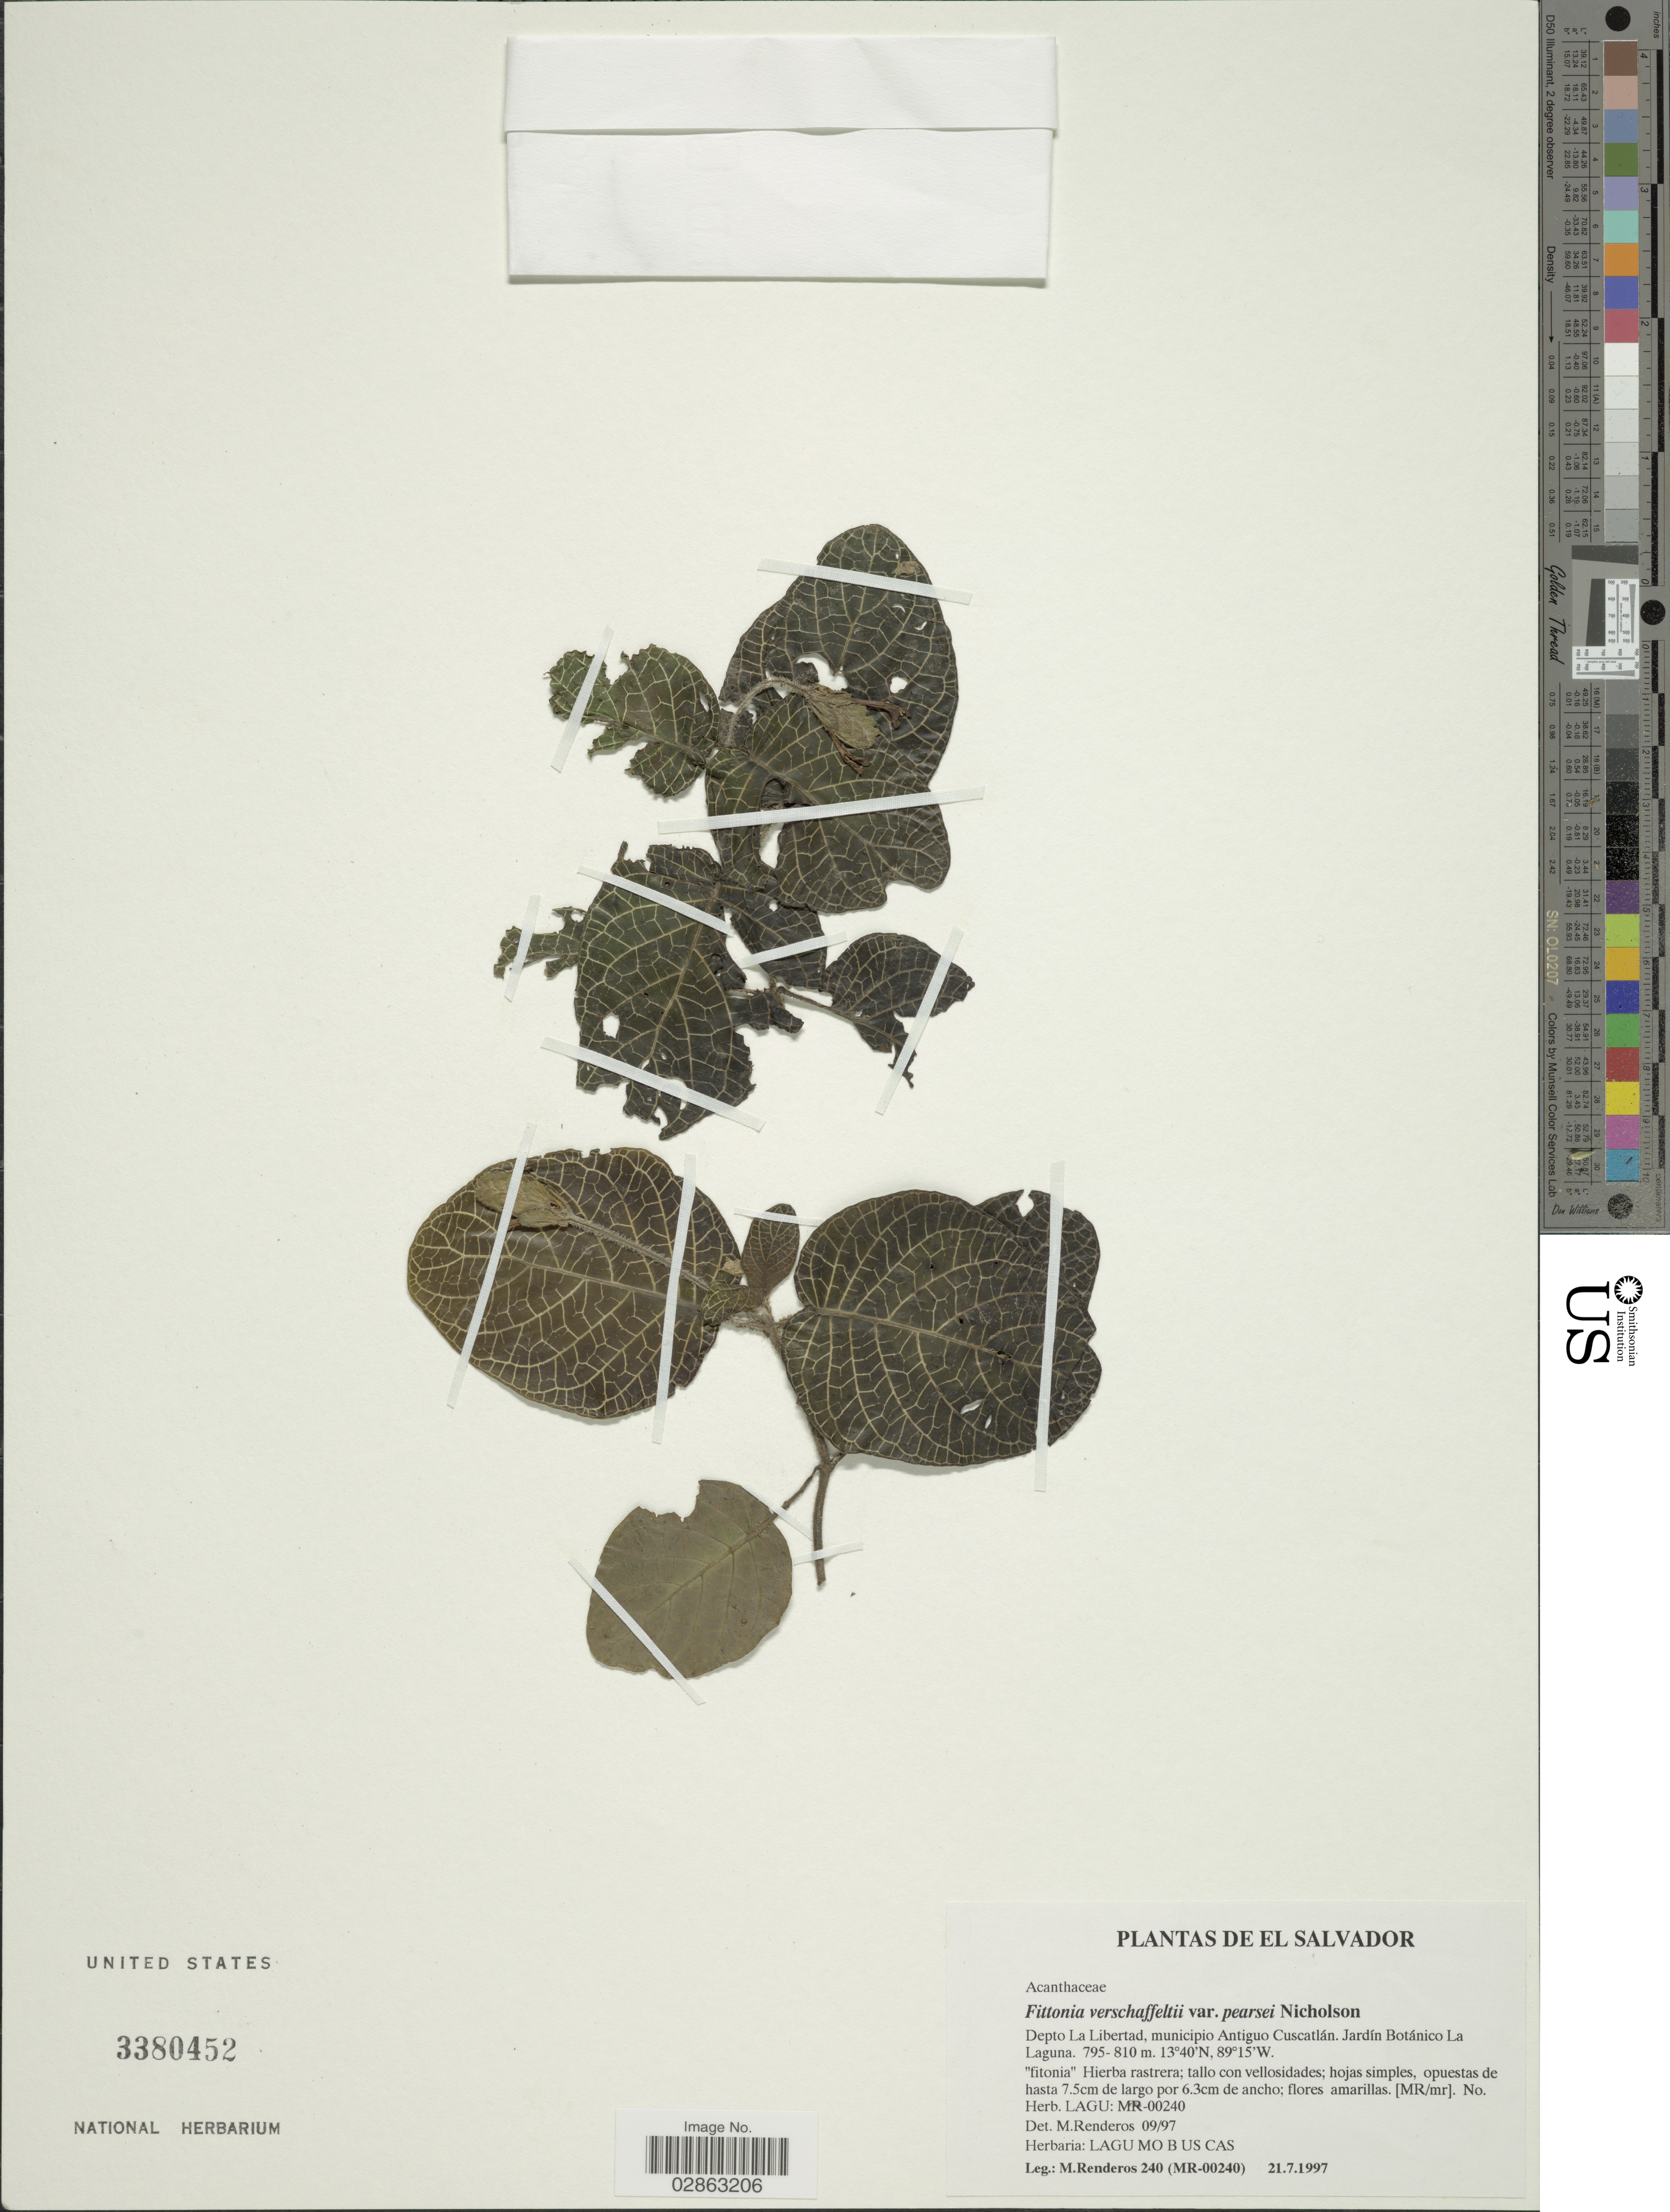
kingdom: Plantae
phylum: Tracheophyta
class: Magnoliopsida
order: Lamiales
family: Acanthaceae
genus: Eranthemum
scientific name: Eranthemum pulchellum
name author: Andrews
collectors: M. Renderos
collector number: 240 (MR-00240)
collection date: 1997-07-21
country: El Salvador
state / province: La Libertad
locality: Depto La Libertad. Municipio Antiguo Cuscatlán. Jardín Botánico La Laguna.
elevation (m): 795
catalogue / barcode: US 3380452